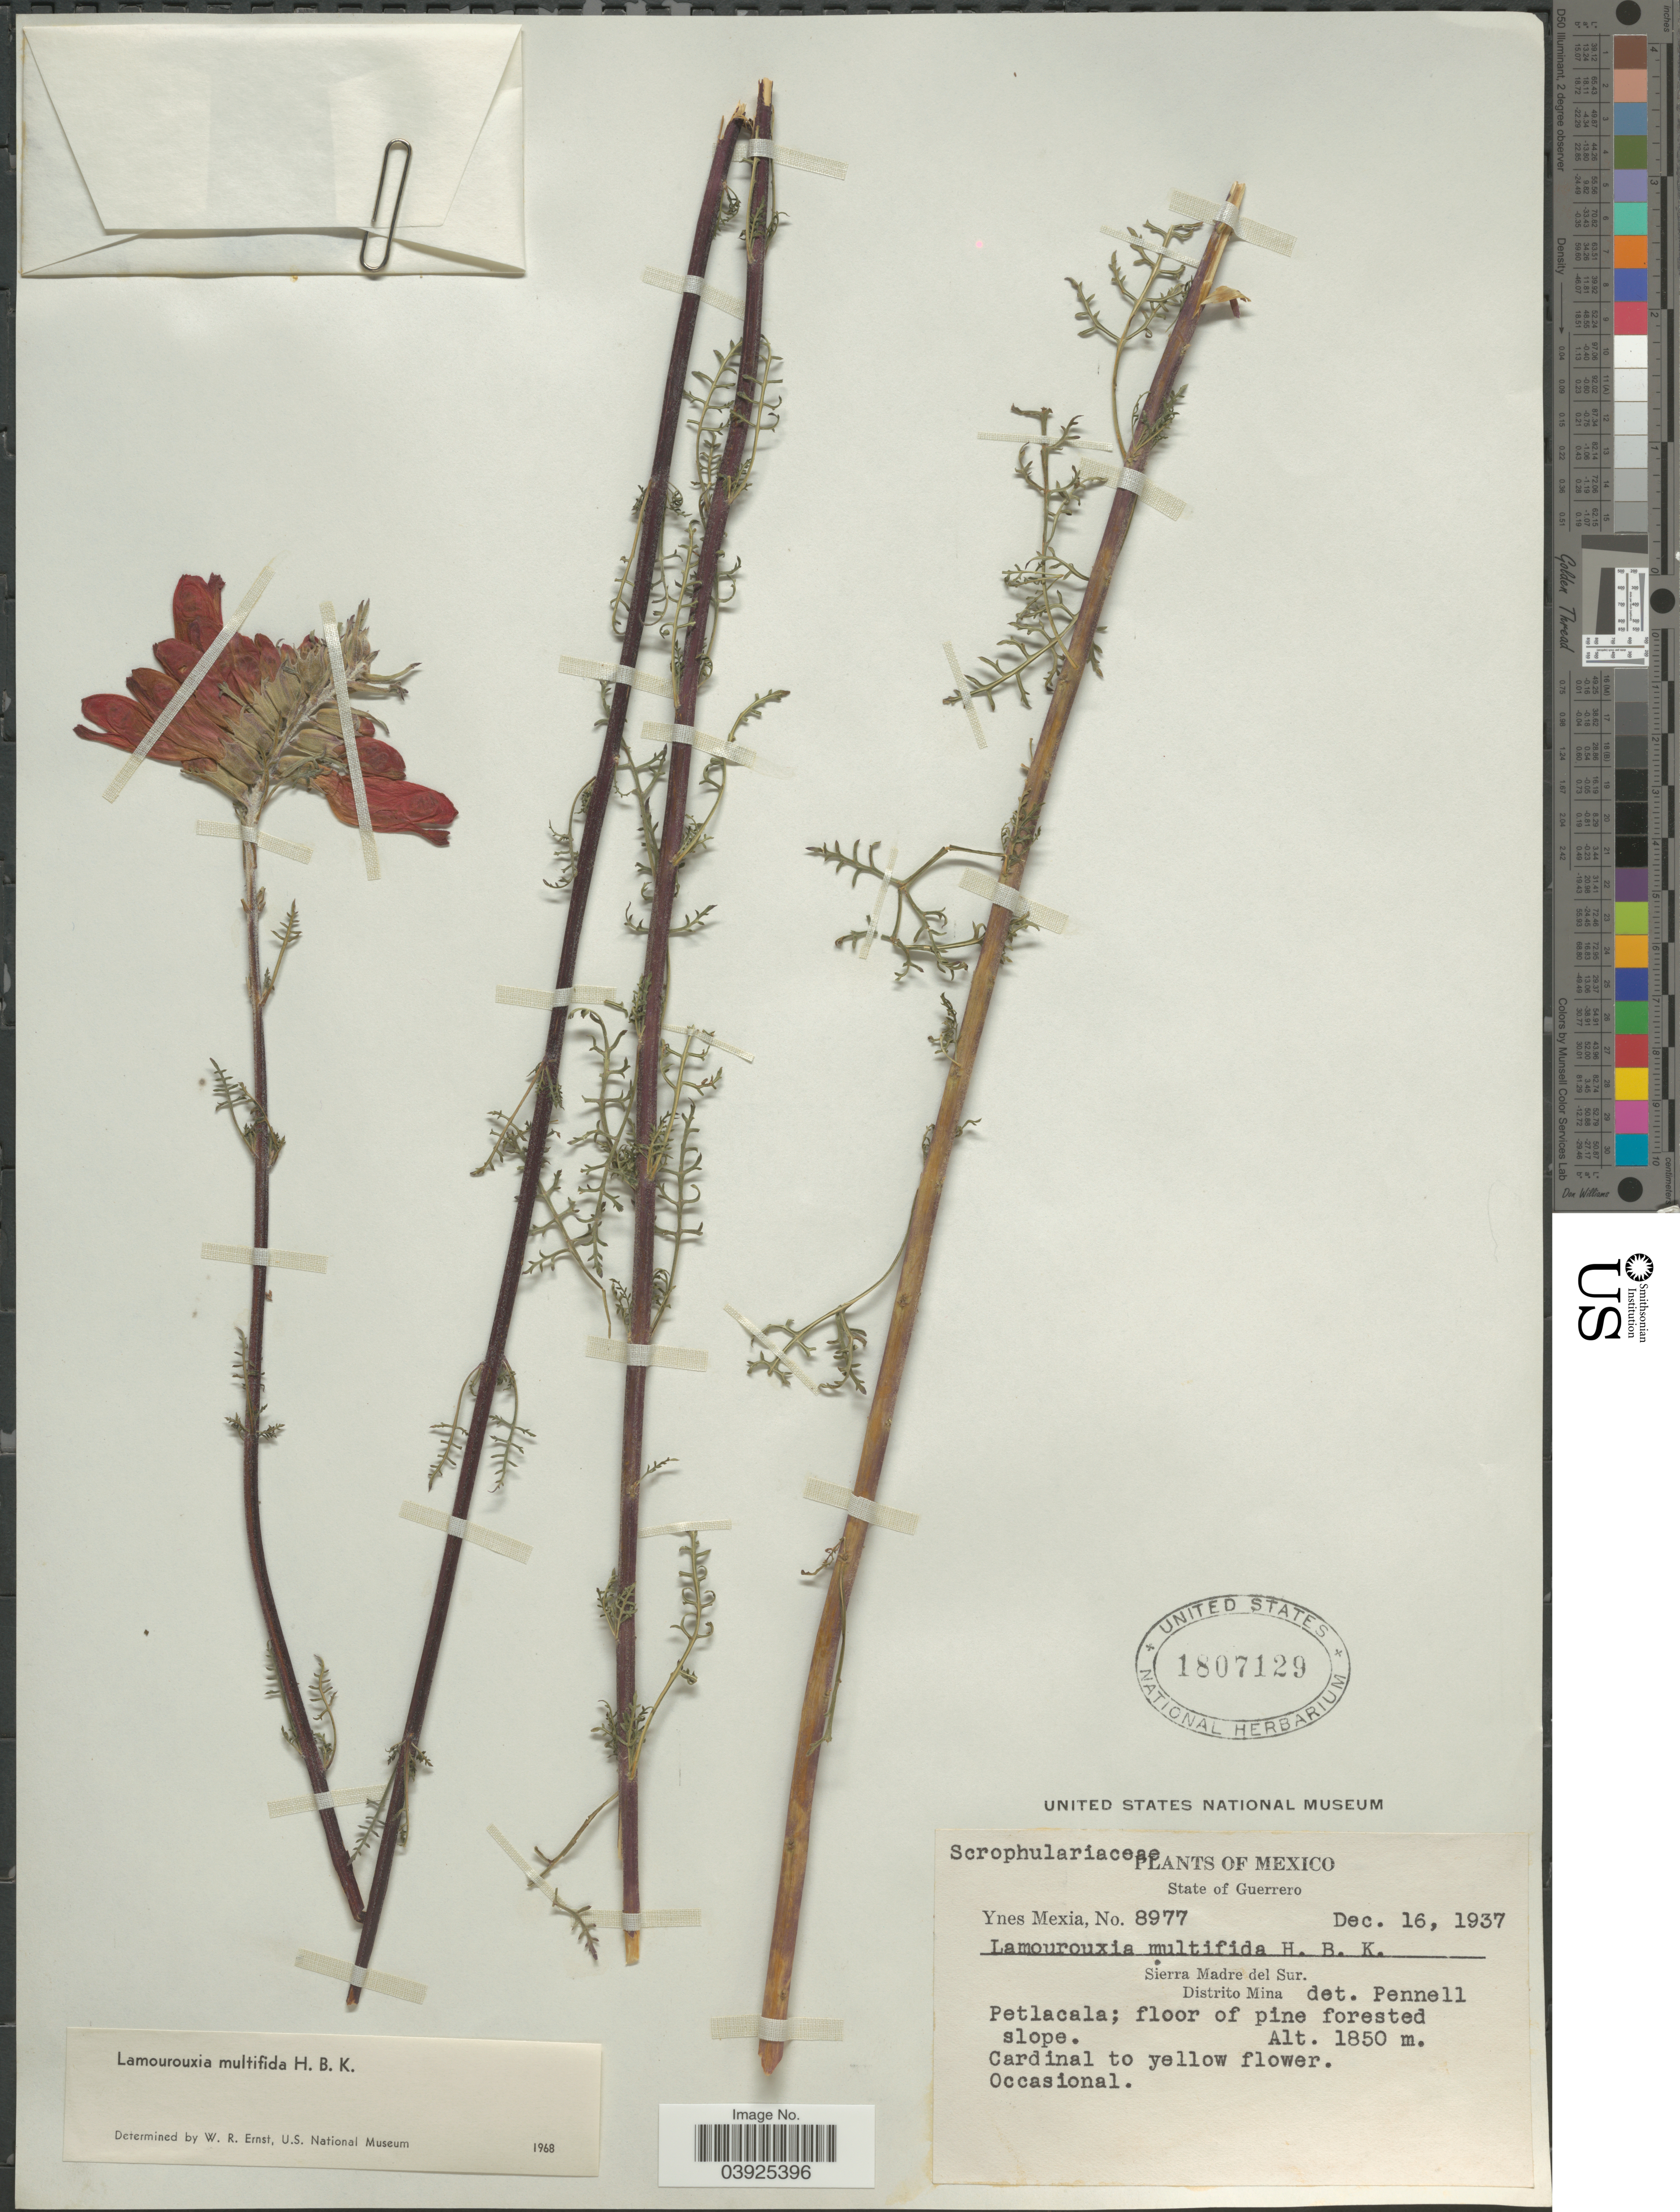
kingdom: Plantae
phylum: Tracheophyta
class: Magnoliopsida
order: Lamiales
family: Orobanchaceae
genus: Lamourouxia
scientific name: Lamourouxia multifida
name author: Kunth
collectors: Y. Mexia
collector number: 8977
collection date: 1937-12-16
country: Mexico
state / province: Guerrero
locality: Sierra Madre del Sur. Distrito Mina. Petlacala.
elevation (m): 1850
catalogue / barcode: US 1807129